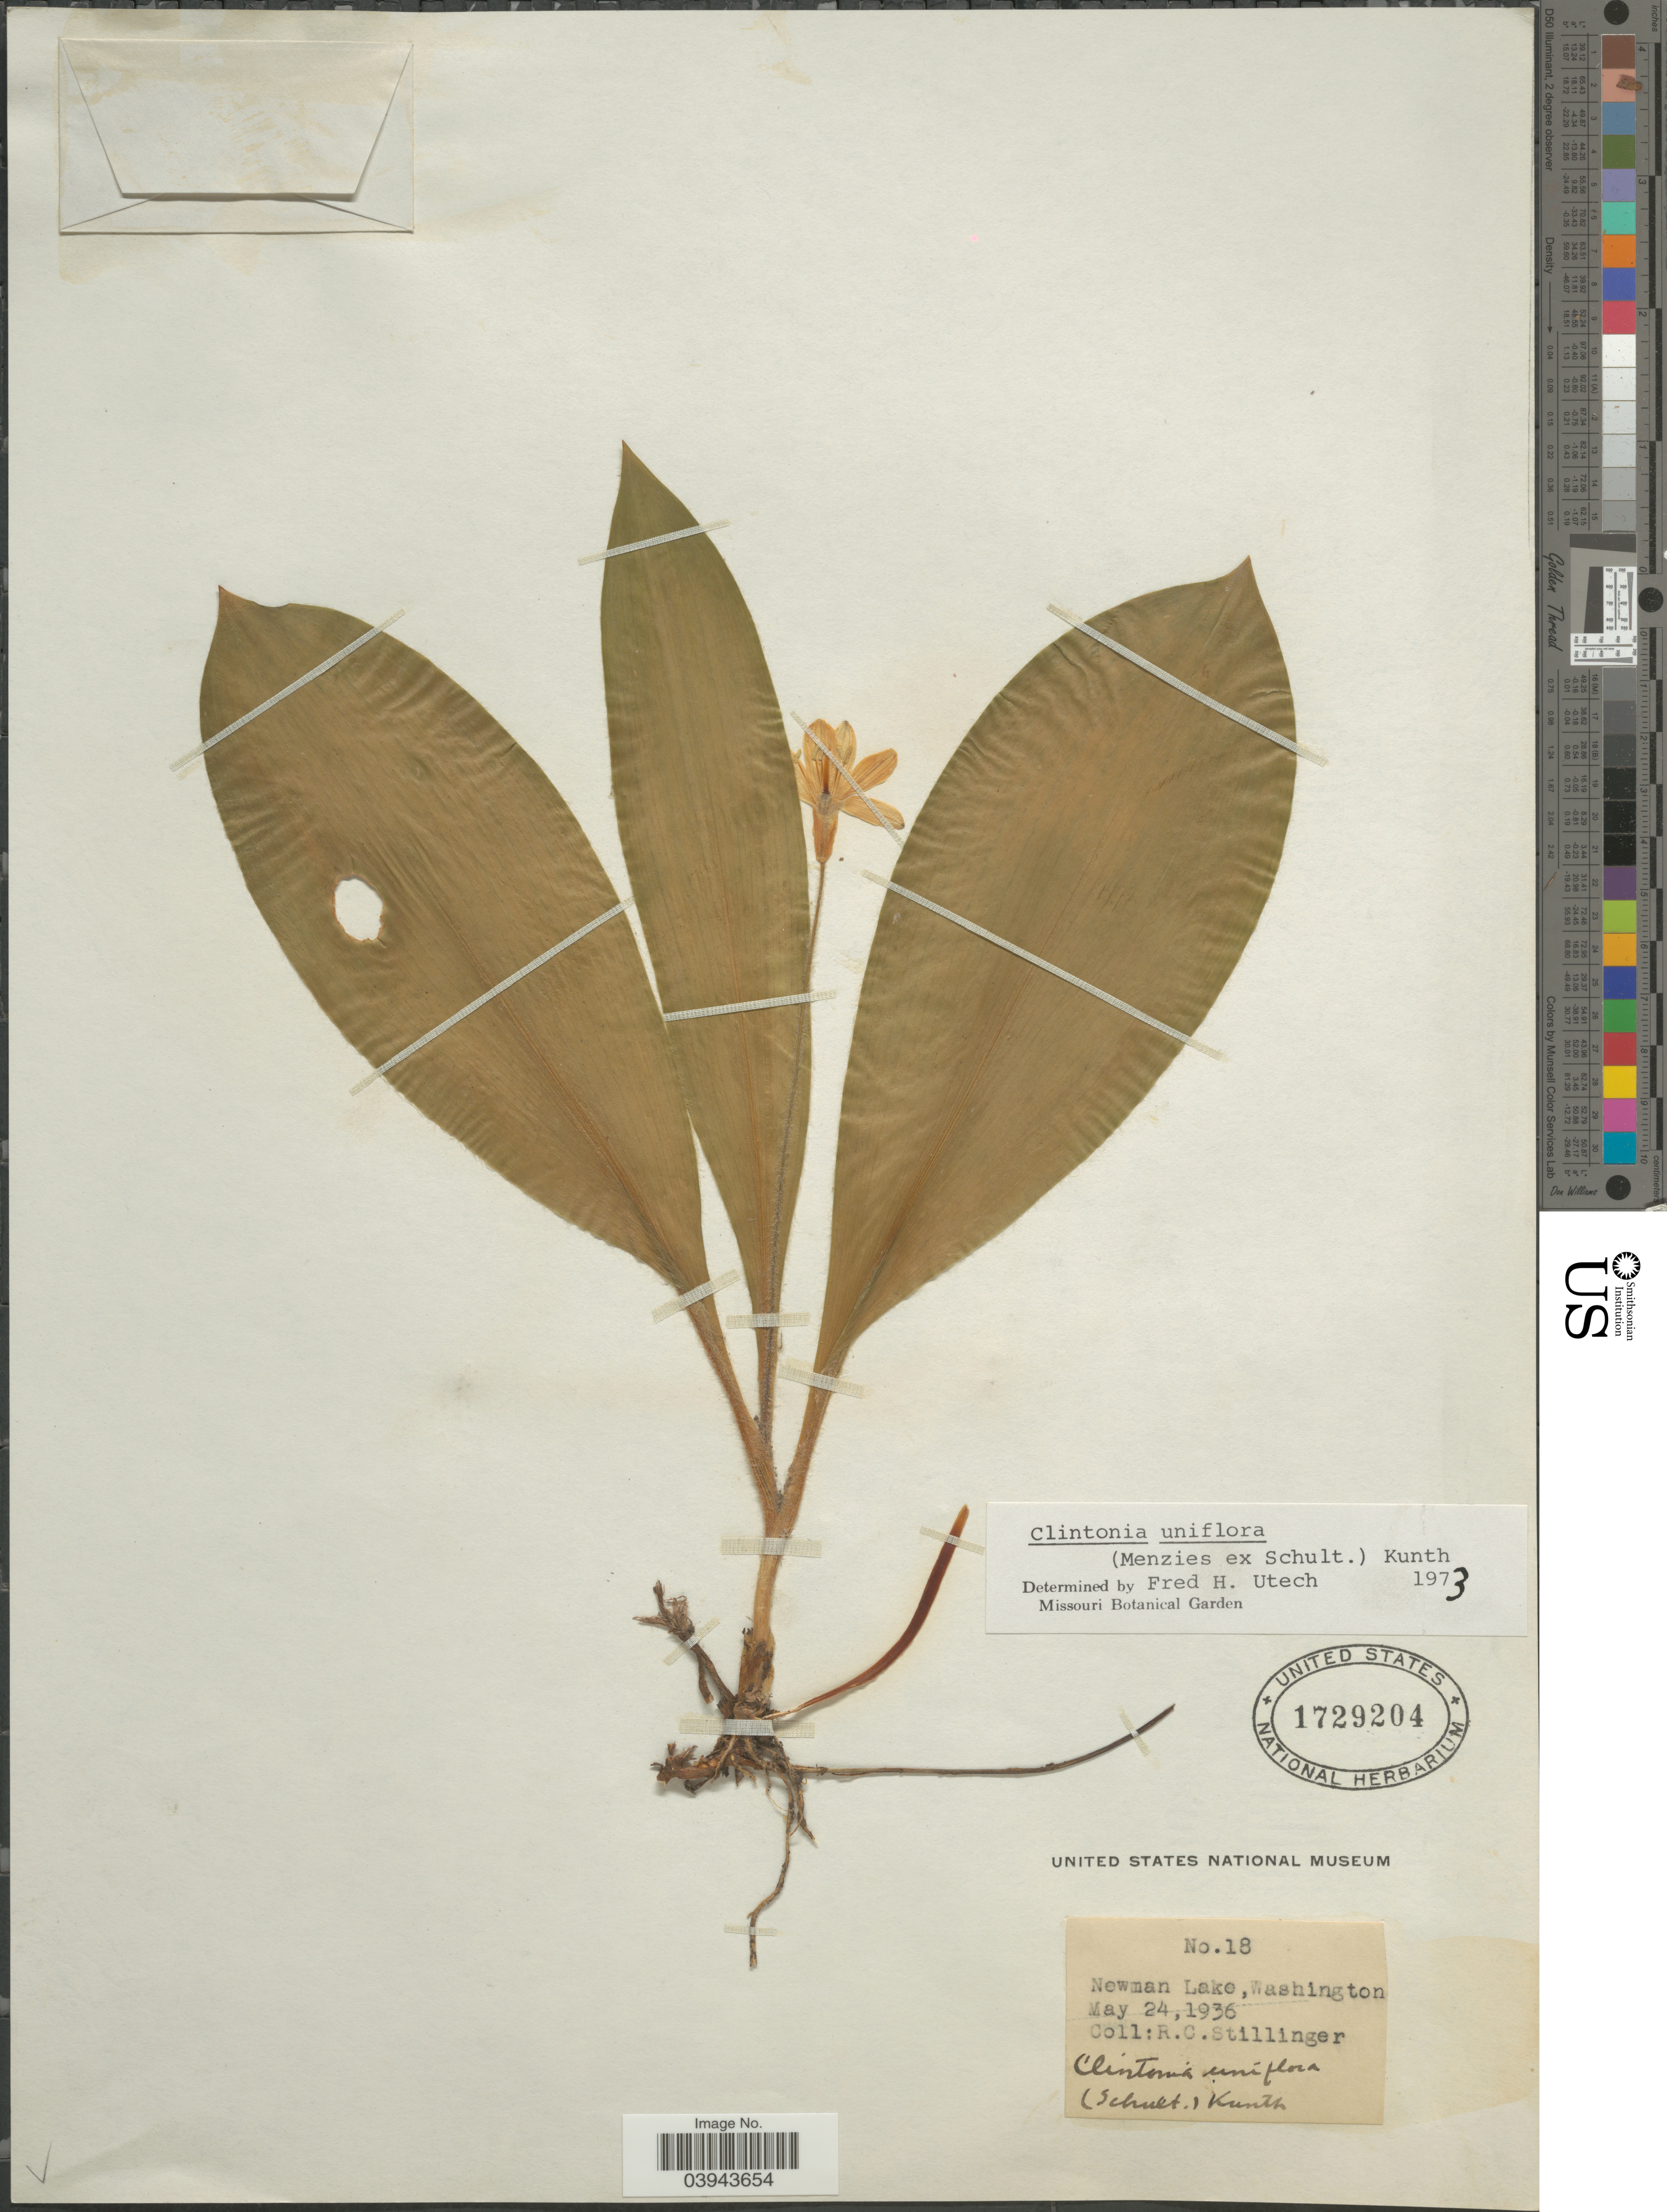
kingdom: Plantae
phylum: Tracheophyta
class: Liliopsida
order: Liliales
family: Liliaceae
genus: Clintonia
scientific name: Clintonia uniflora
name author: Kunth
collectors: R. Stillinger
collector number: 18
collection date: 1936-05-24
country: United States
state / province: Washington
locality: Newman Lake.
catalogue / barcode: US 1729204